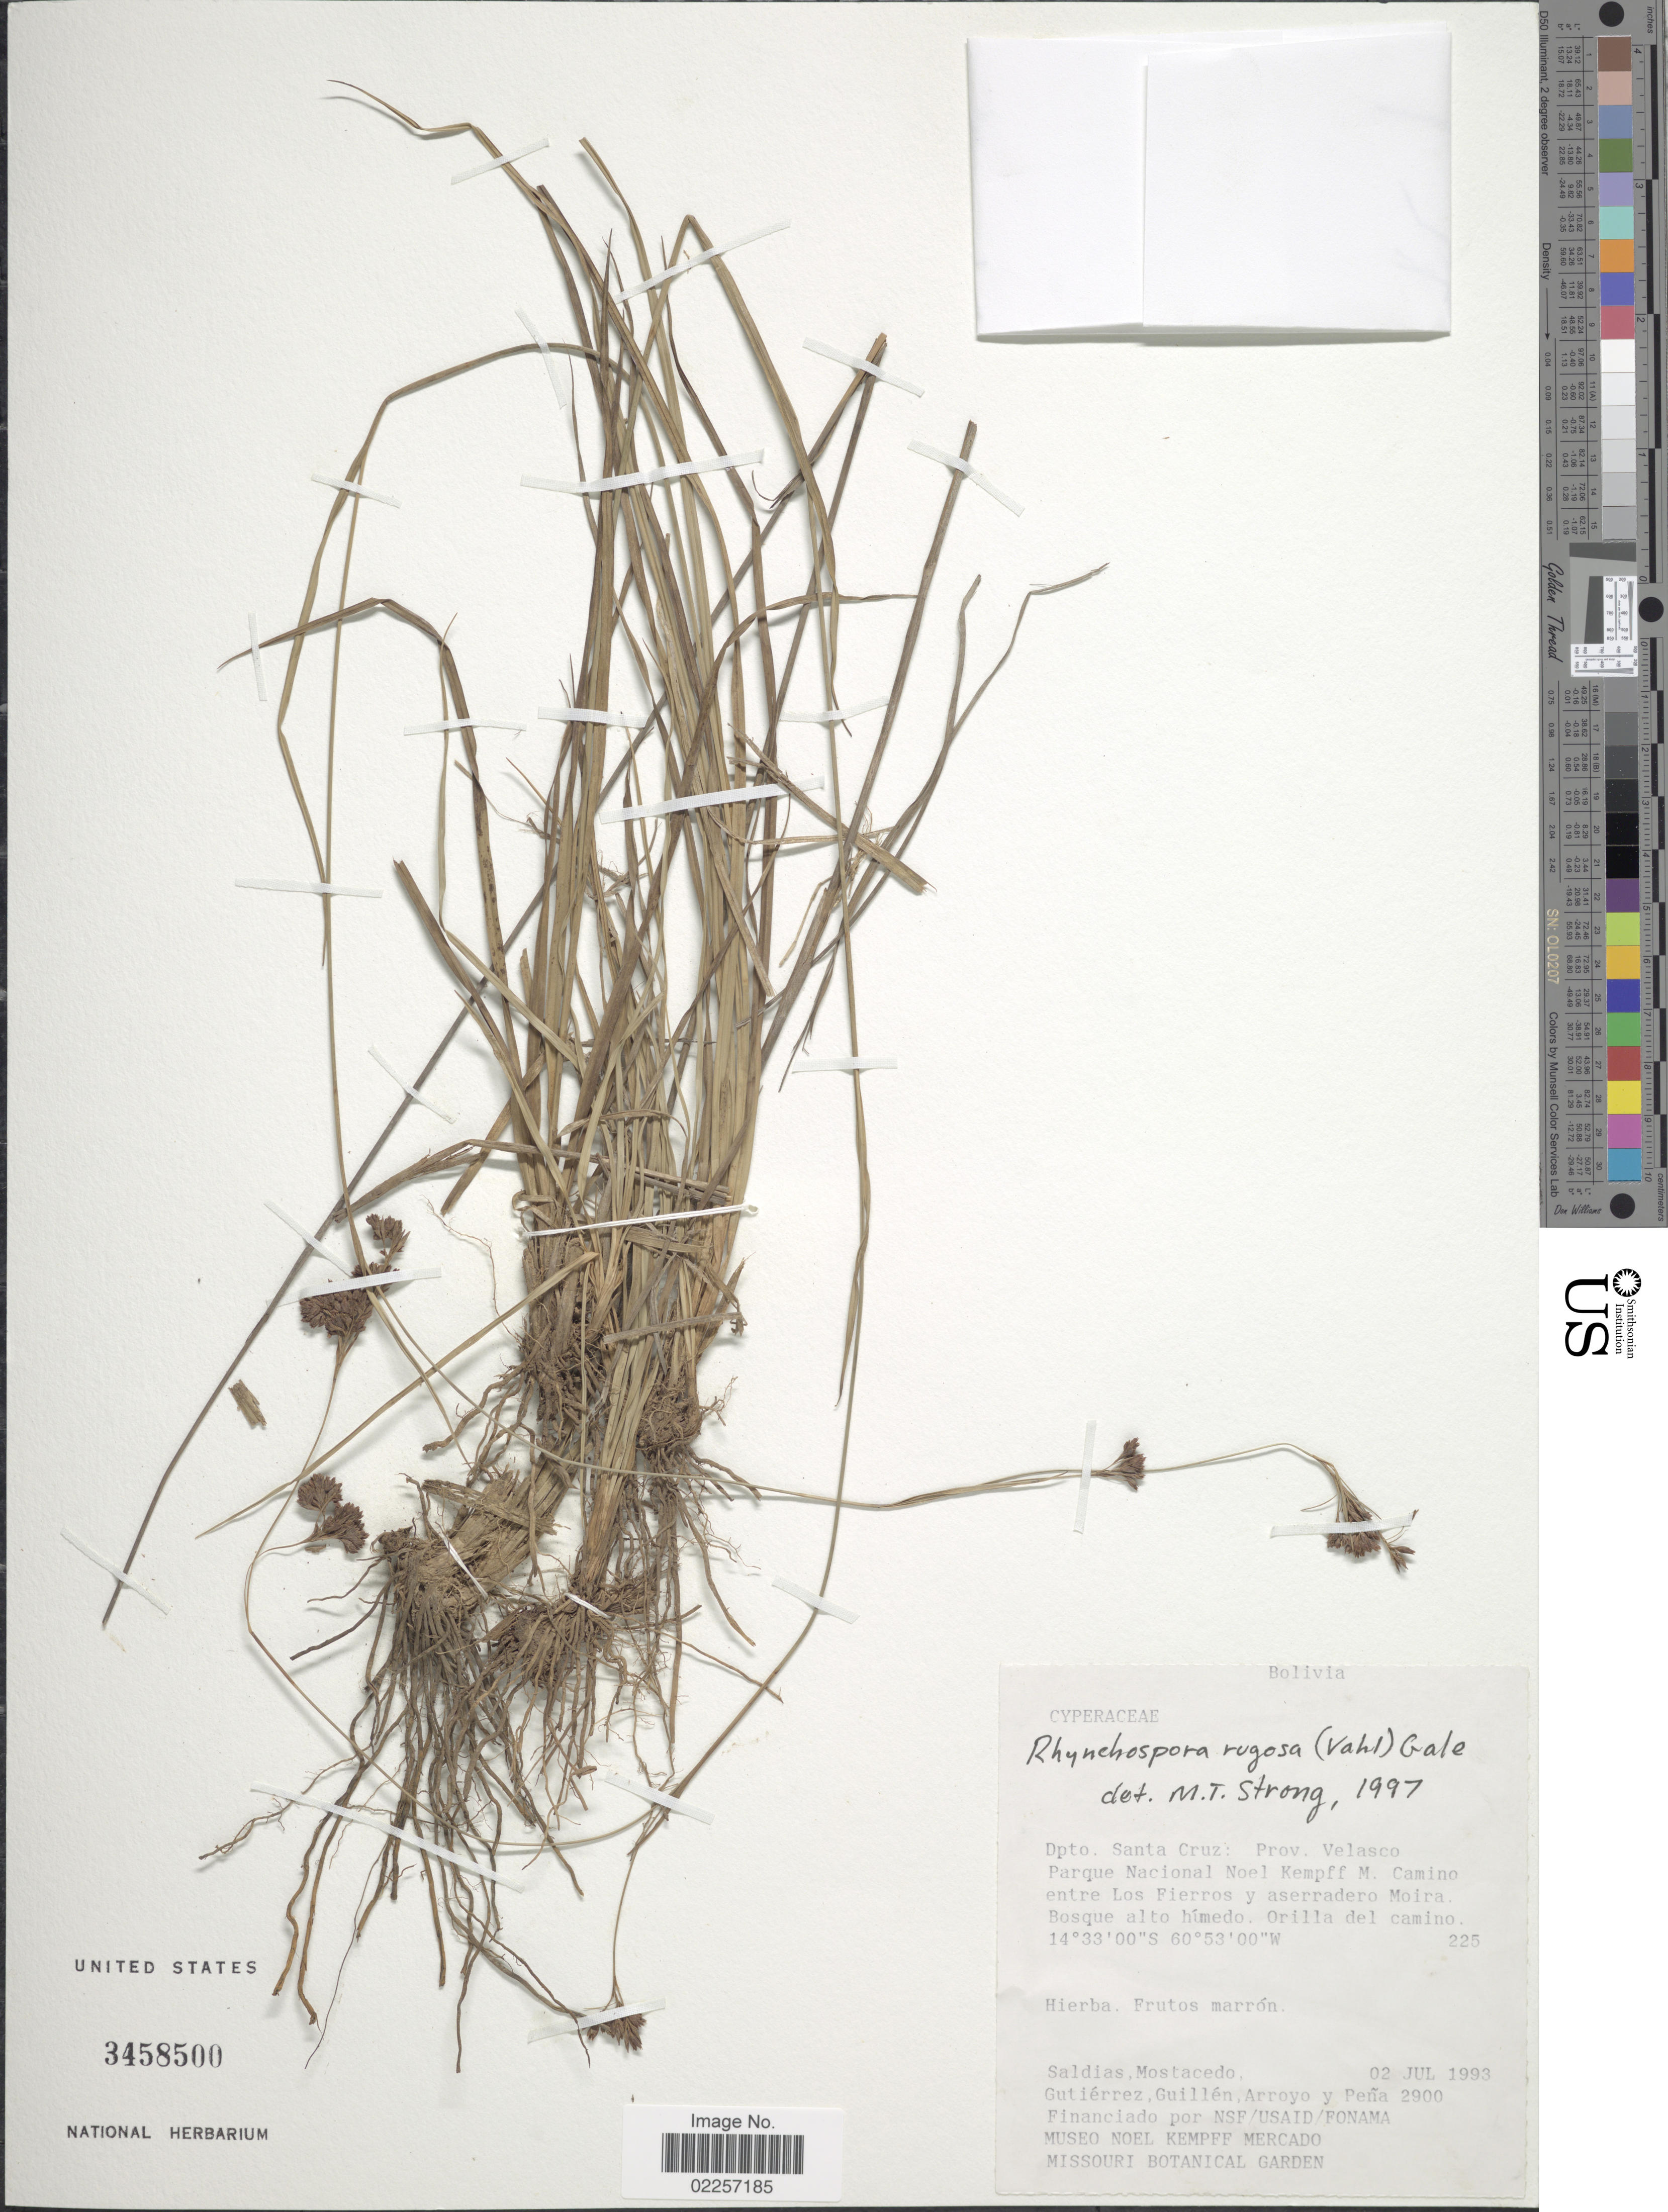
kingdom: Plantae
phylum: Tracheophyta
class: Liliopsida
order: Poales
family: Cyperaceae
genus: Rhynchospora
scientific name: Rhynchospora rugosa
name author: (Vahl) Gale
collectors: -. Saldias, Mostacedo, --, -. Gutierrez, -- Guillen & et al.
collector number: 2900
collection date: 1993-07-02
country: Bolivia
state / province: Santa Cruz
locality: Prov. Velasco, Parque Nacional Noel Kempff M. Camino entre Los Fierros y aserradero Moira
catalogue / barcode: US 3458500